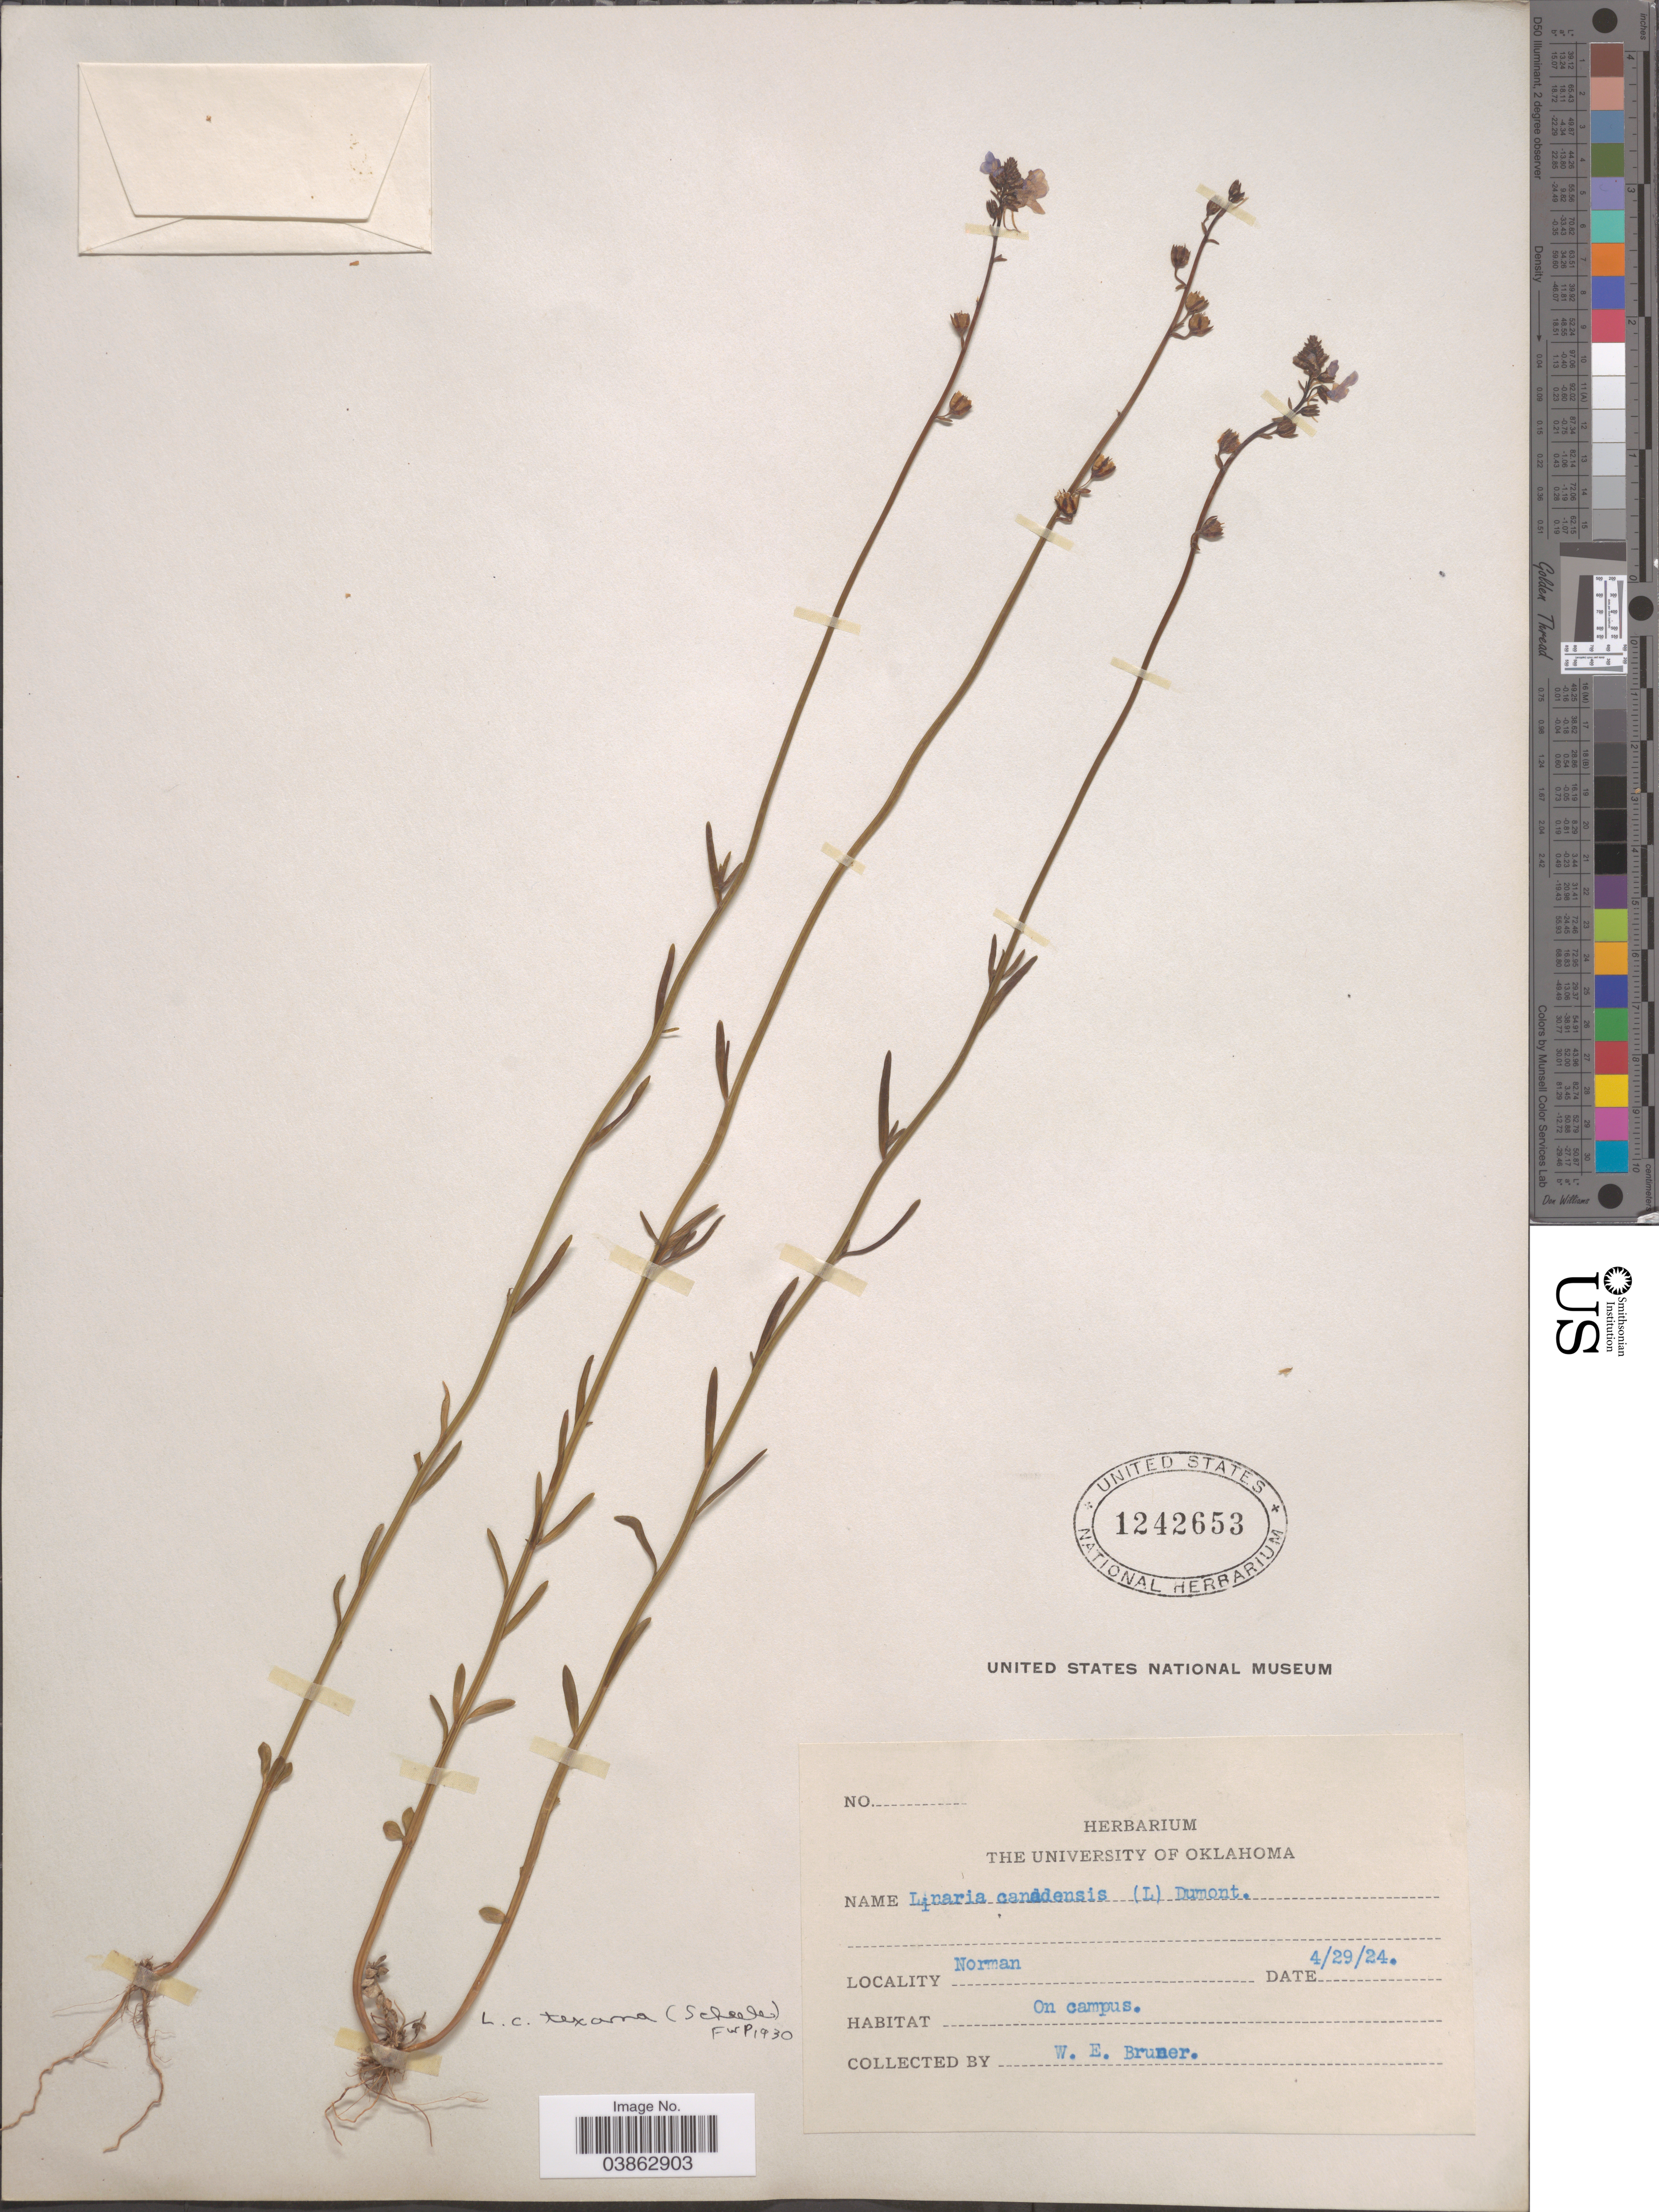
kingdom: Plantae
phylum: Tracheophyta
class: Magnoliopsida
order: Lamiales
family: Plantaginaceae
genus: Linaria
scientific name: Linaria texana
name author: Scheele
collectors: W. Bruner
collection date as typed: Transcribed d/m/y: 29/4/24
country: United States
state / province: Oklahoma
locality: Norman.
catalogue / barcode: US 1242653